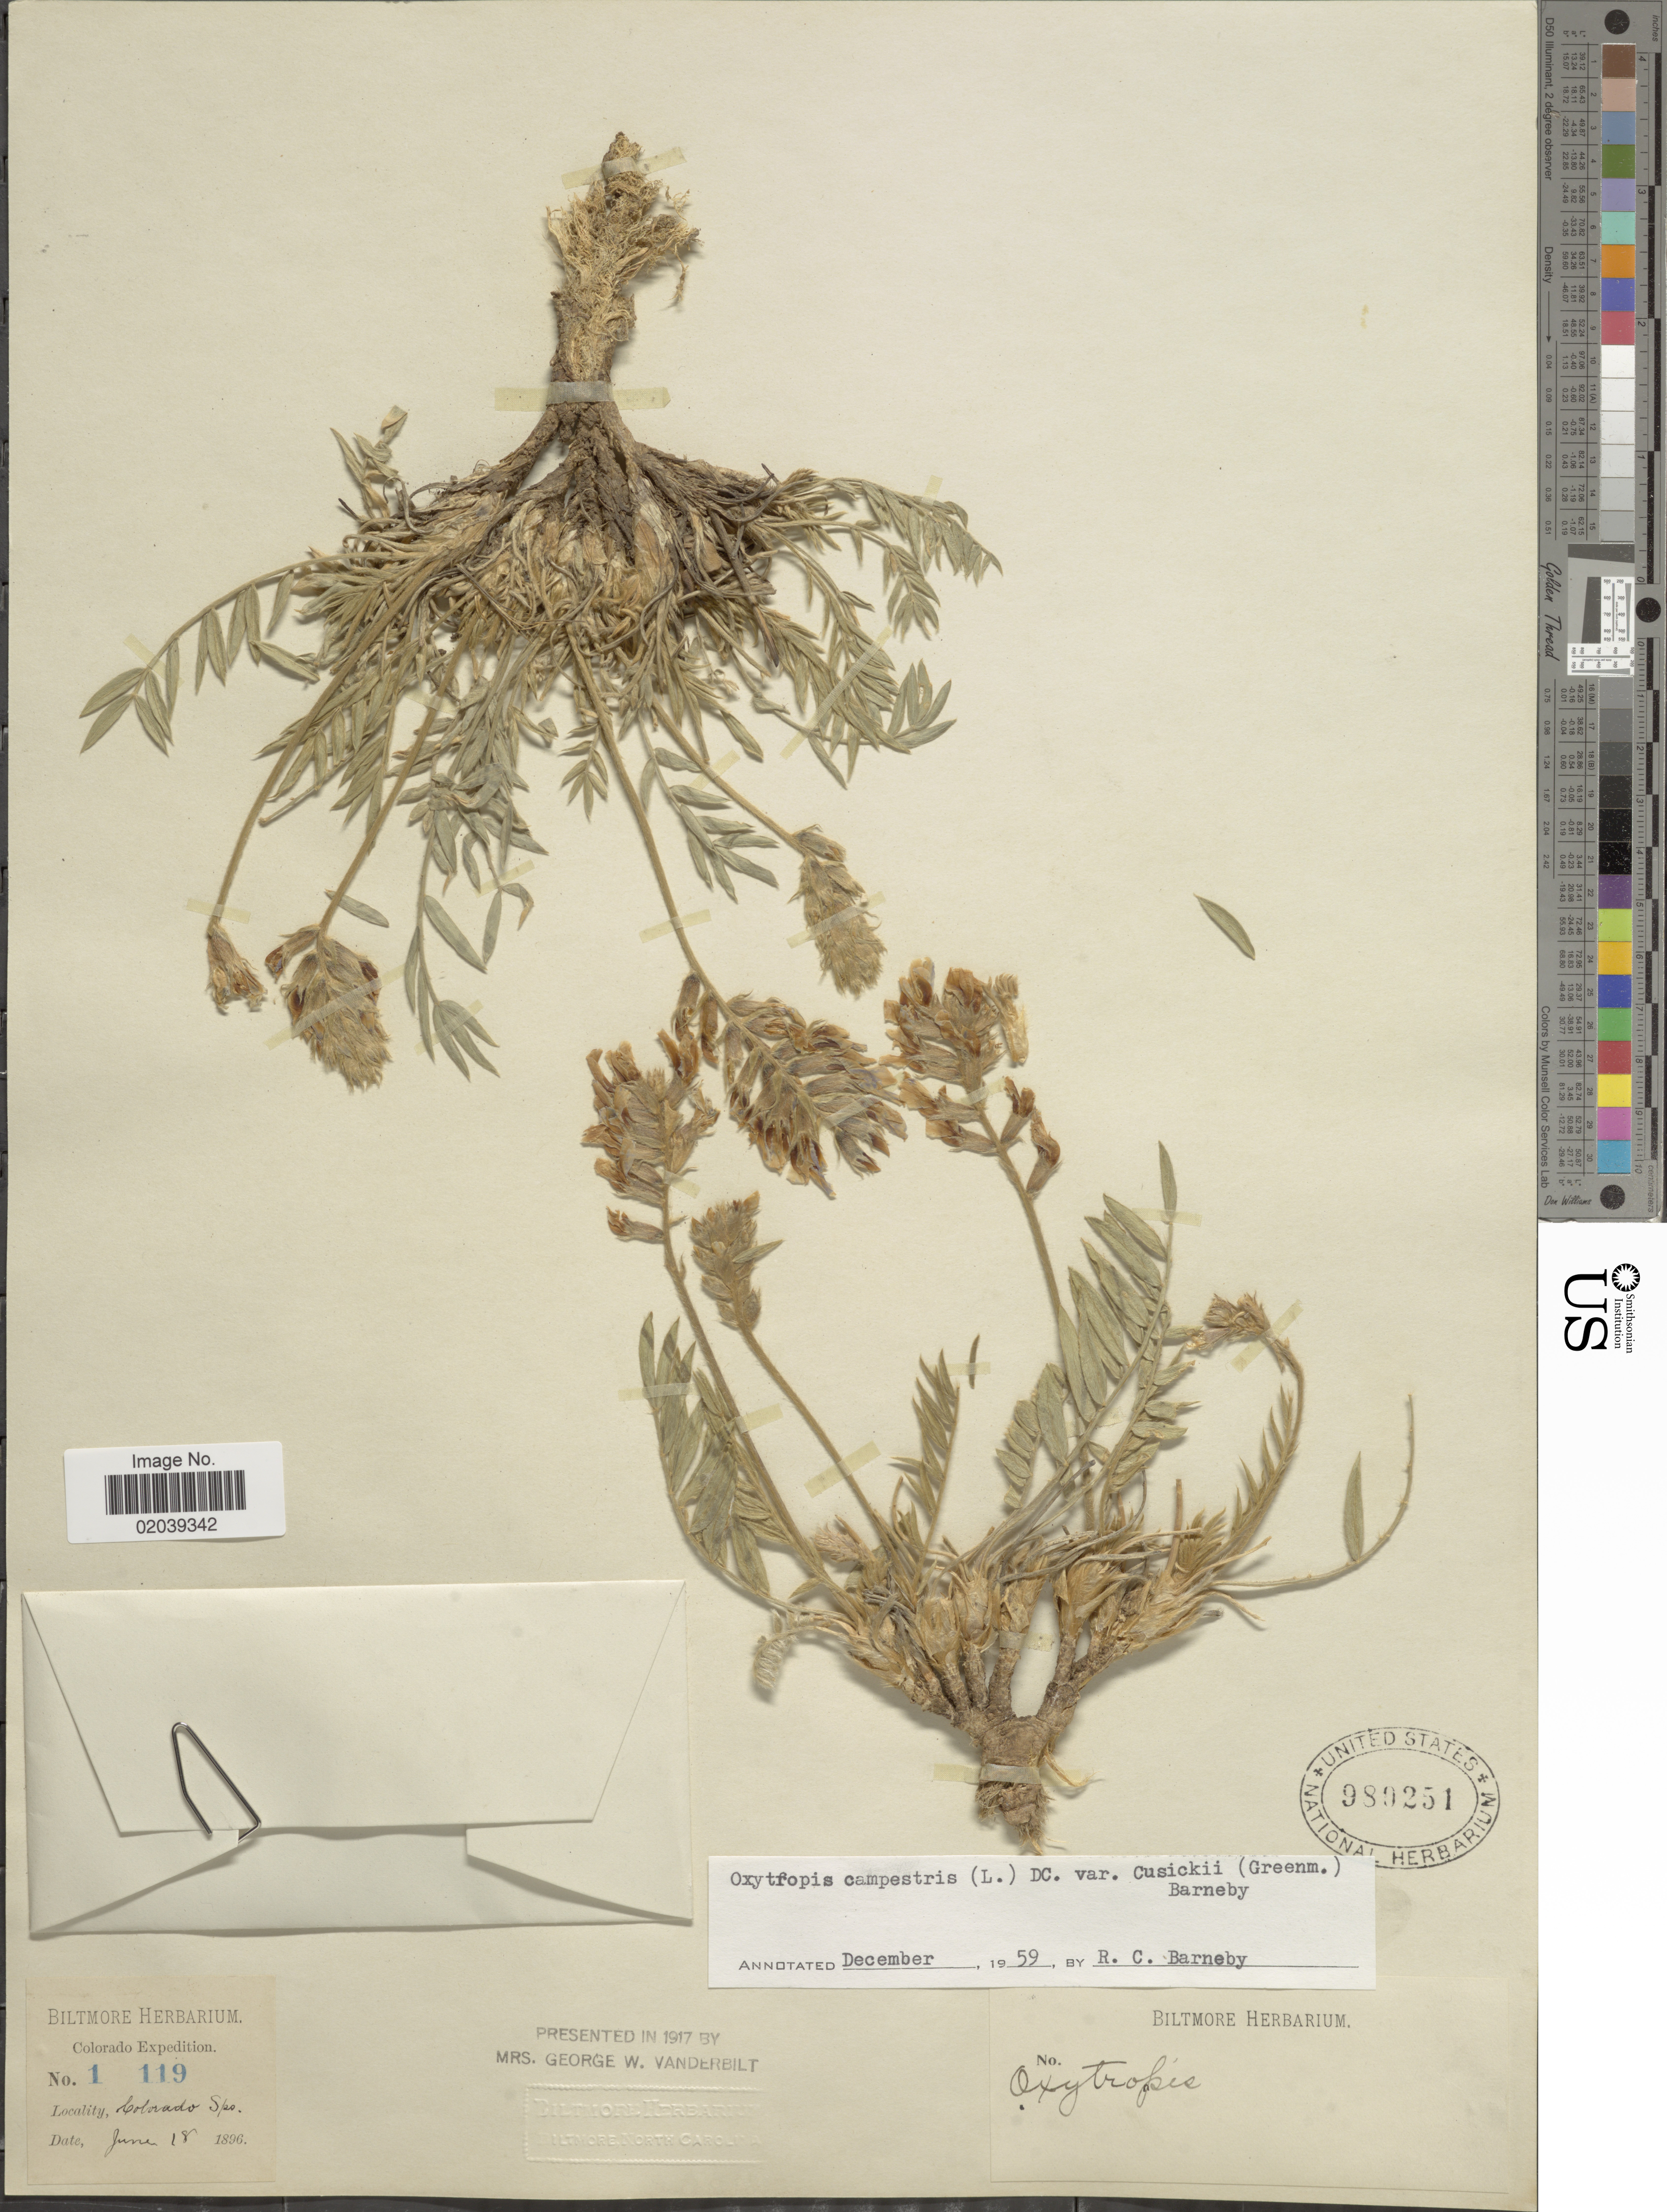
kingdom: Plantae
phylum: Tracheophyta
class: Magnoliopsida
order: Fabales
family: Fabaceae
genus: Oxytropis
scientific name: Oxytropis campestris var. cusickii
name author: (Greenm.) Barneby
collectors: ex herb. Biltmore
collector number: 1119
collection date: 1896-06-18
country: United States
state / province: Colorado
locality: Colorado Sps.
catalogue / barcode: US 989251